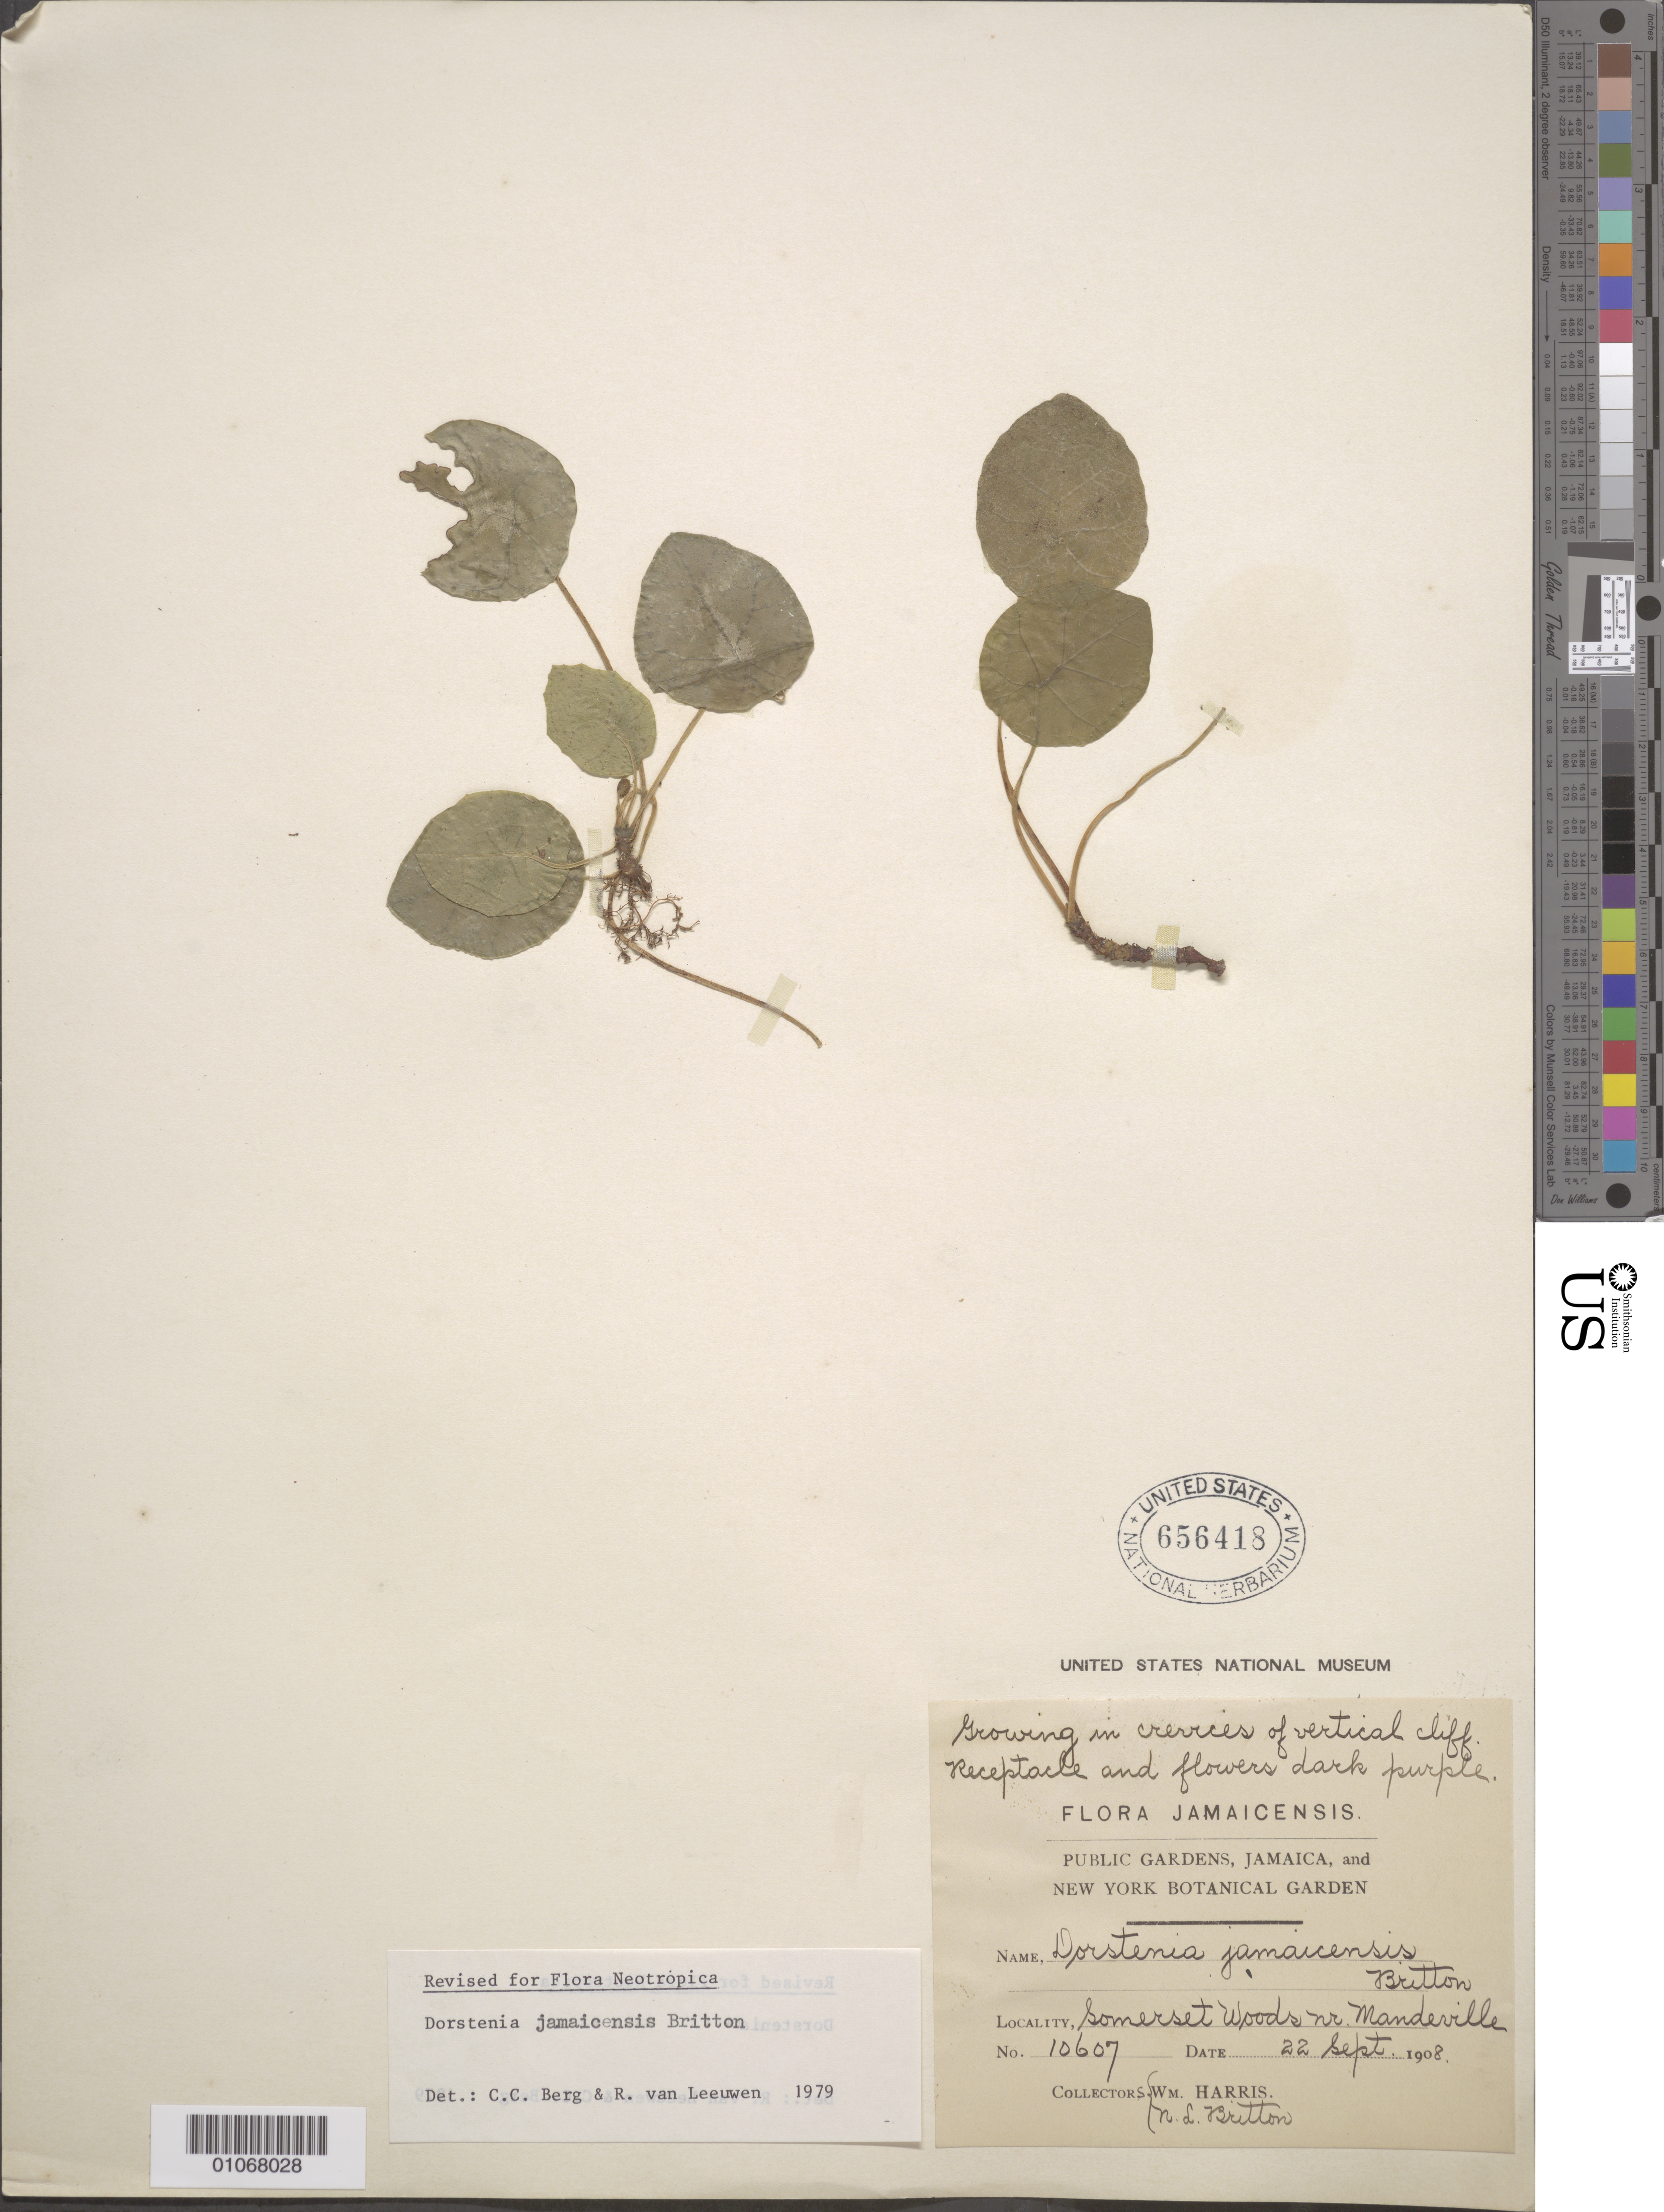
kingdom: Plantae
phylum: Tracheophyta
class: Magnoliopsida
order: Rosales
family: Moraceae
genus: Dorstenia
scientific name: Dorstenia jamaicensis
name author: Britton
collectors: W. Harris & N. Britton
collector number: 10607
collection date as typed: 22 Sep 1908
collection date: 1908-09-22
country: Jamaica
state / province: Manchester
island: Jamaica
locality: Somerset woods near Mandeville.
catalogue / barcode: US 656418